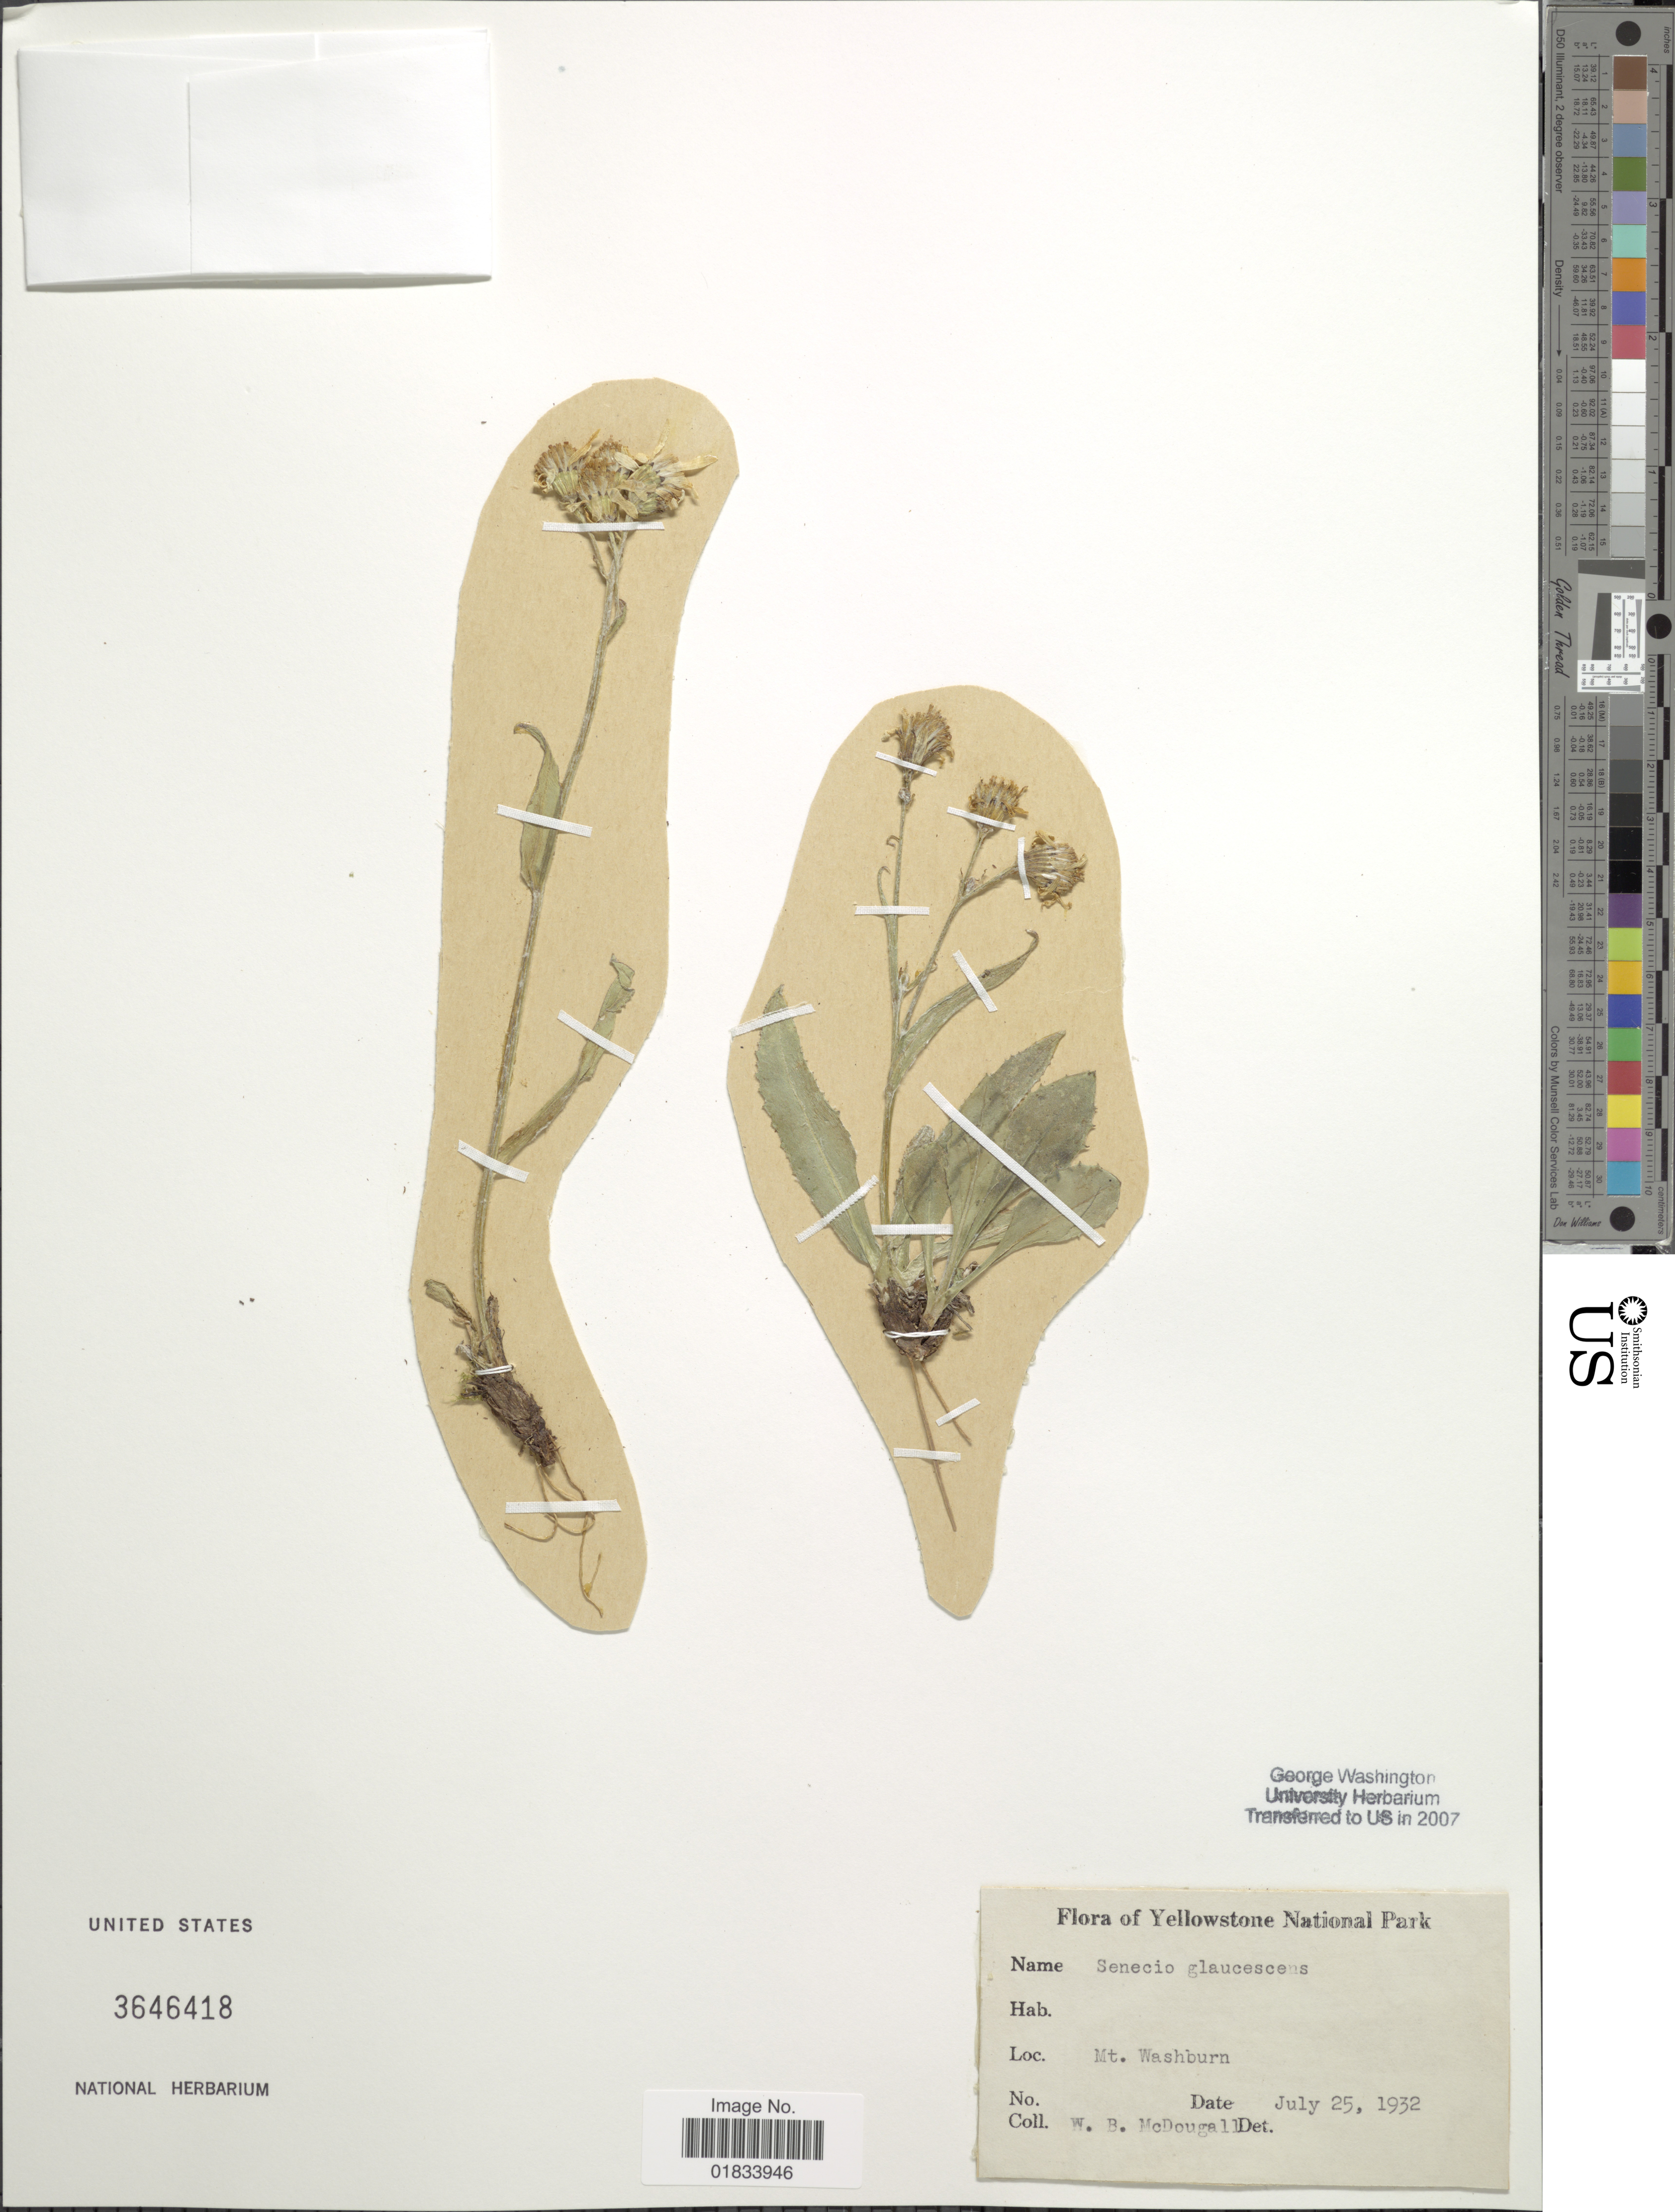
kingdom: Plantae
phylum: Tracheophyta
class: Magnoliopsida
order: Asterales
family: Asteraceae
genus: Senecio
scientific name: Senecio lugens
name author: Richardson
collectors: W. McDougall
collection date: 1932-07-25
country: United States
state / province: Wyoming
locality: Yellowstone National Park, Mt. Washburn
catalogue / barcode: US 3646418